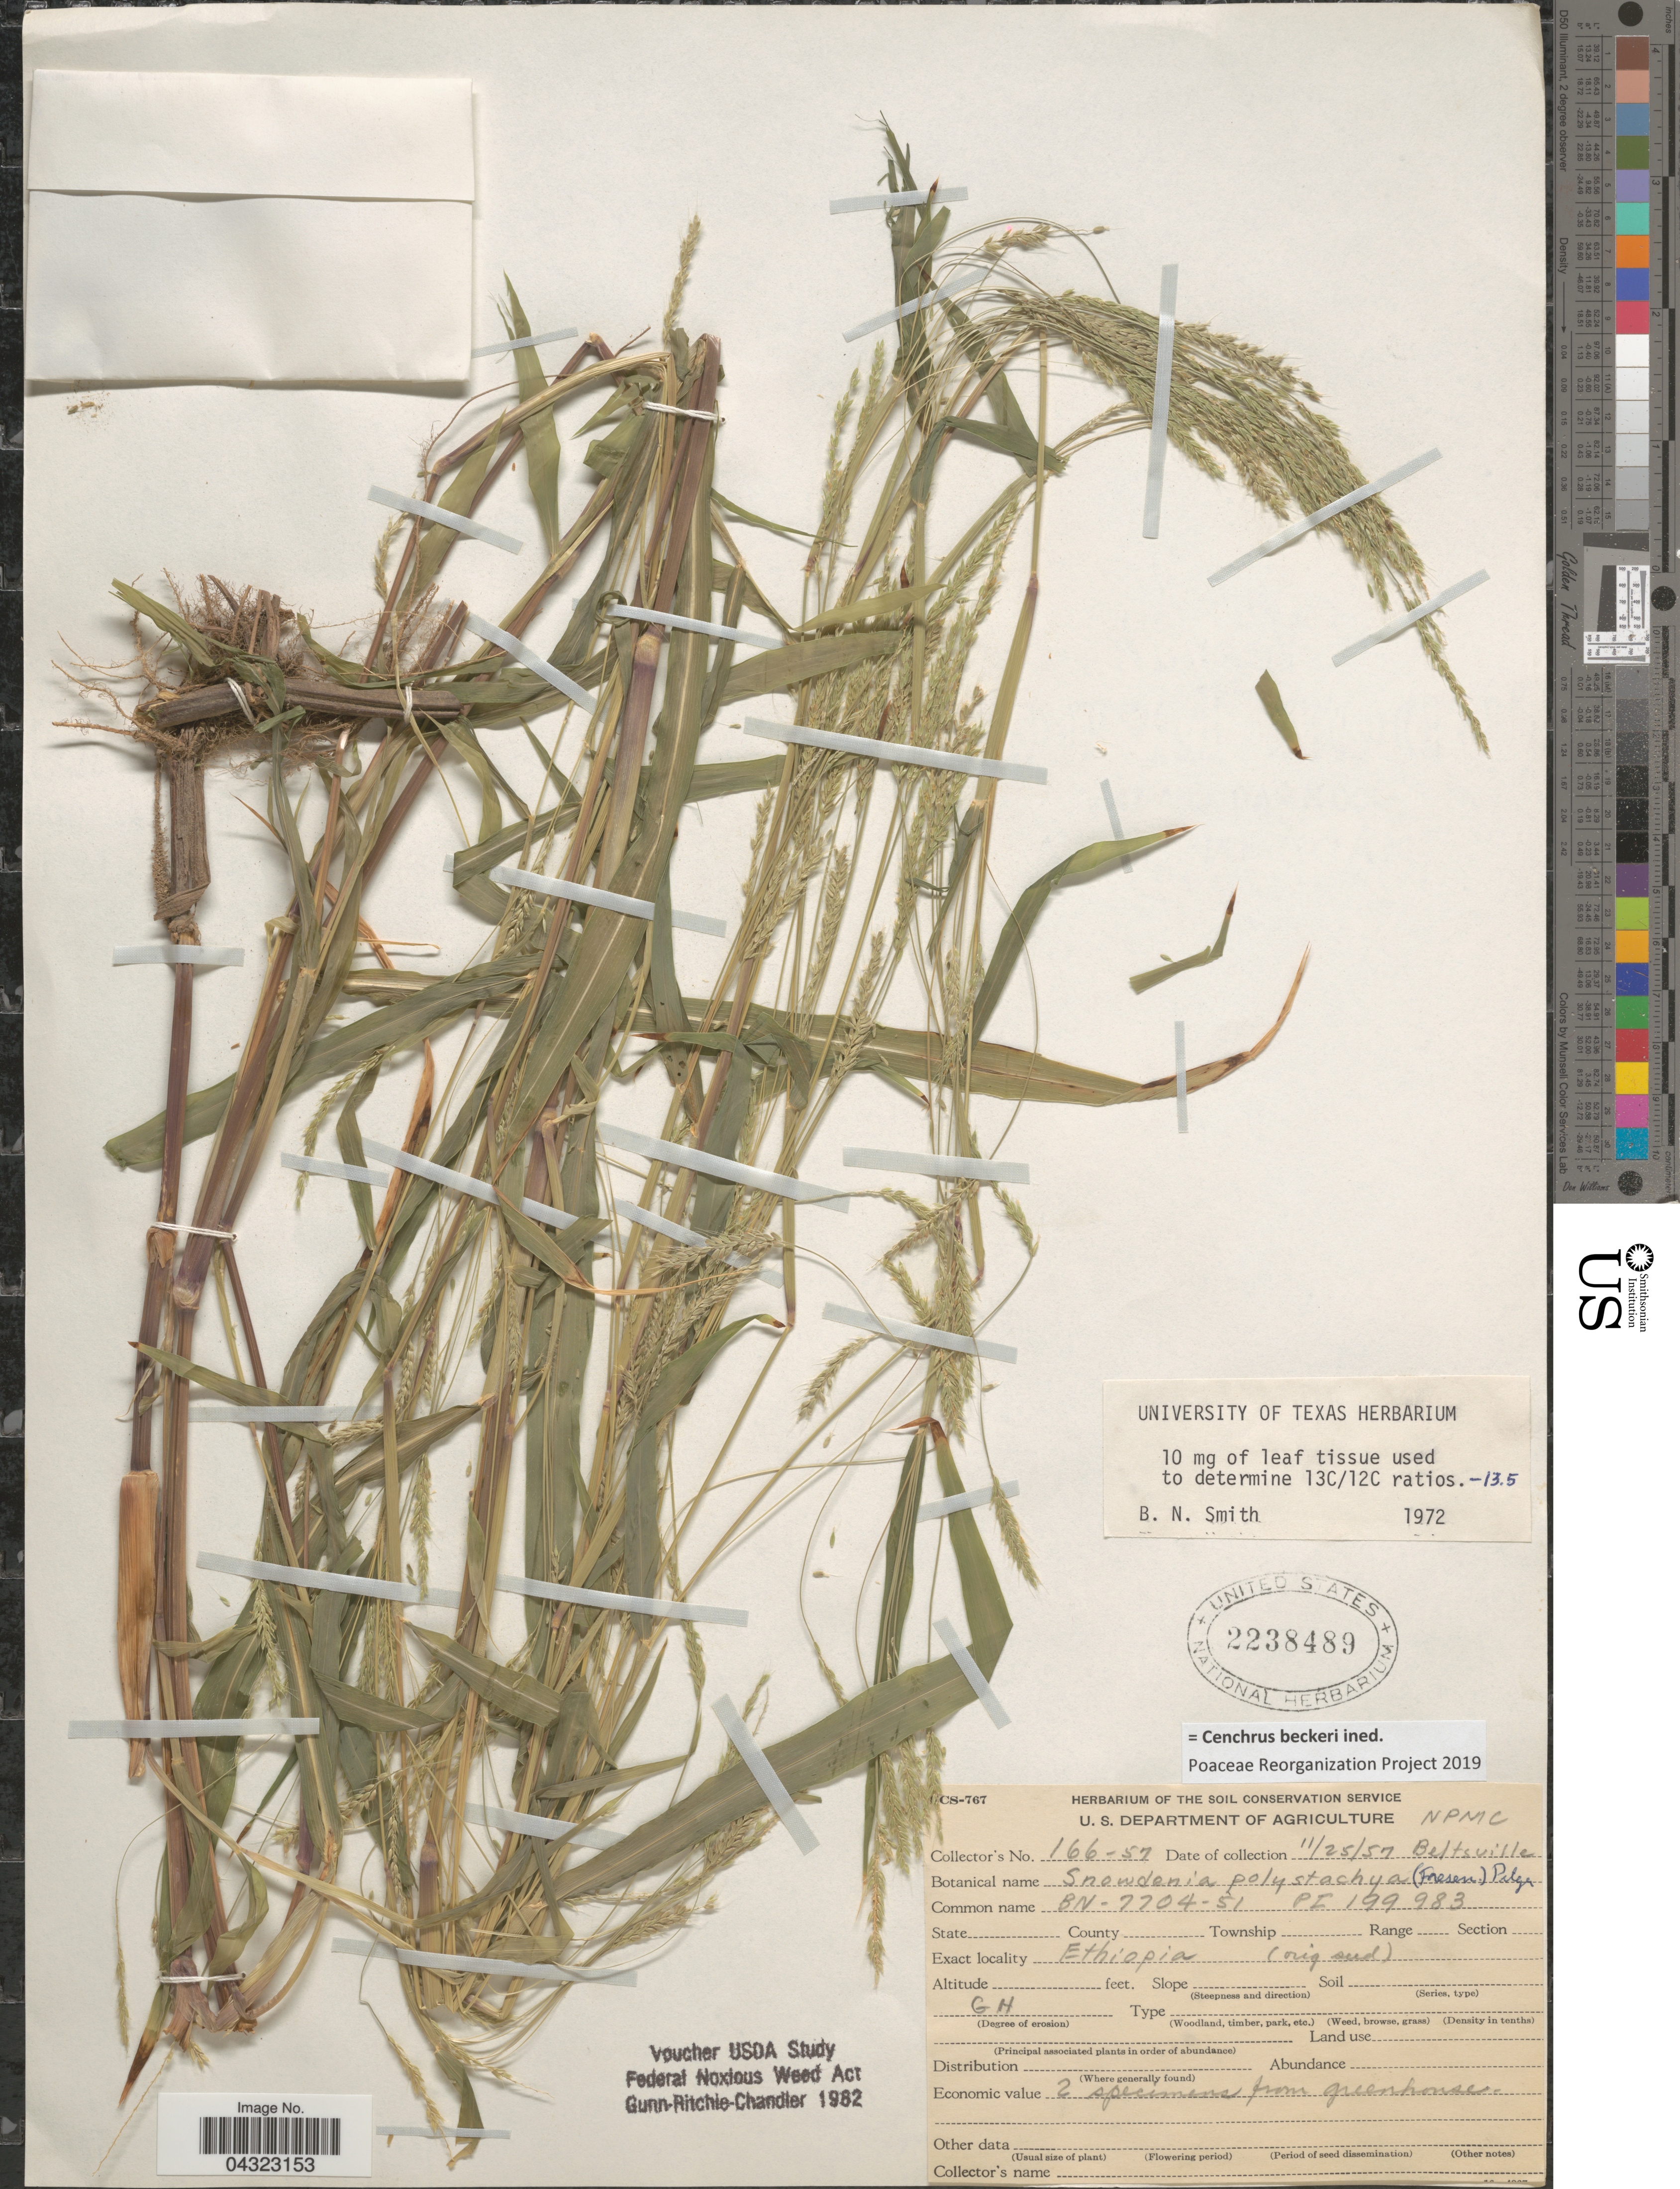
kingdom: Plantae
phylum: Tracheophyta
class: Liliopsida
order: Poales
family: Poaceae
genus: Cenchrus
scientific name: Cenchrus beckerii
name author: ined prp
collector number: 166-57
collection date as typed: Transcribed d/m/y: 25/11/57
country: United States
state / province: Maryland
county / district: Prince George's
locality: Beltsville.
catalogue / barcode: US 2238489